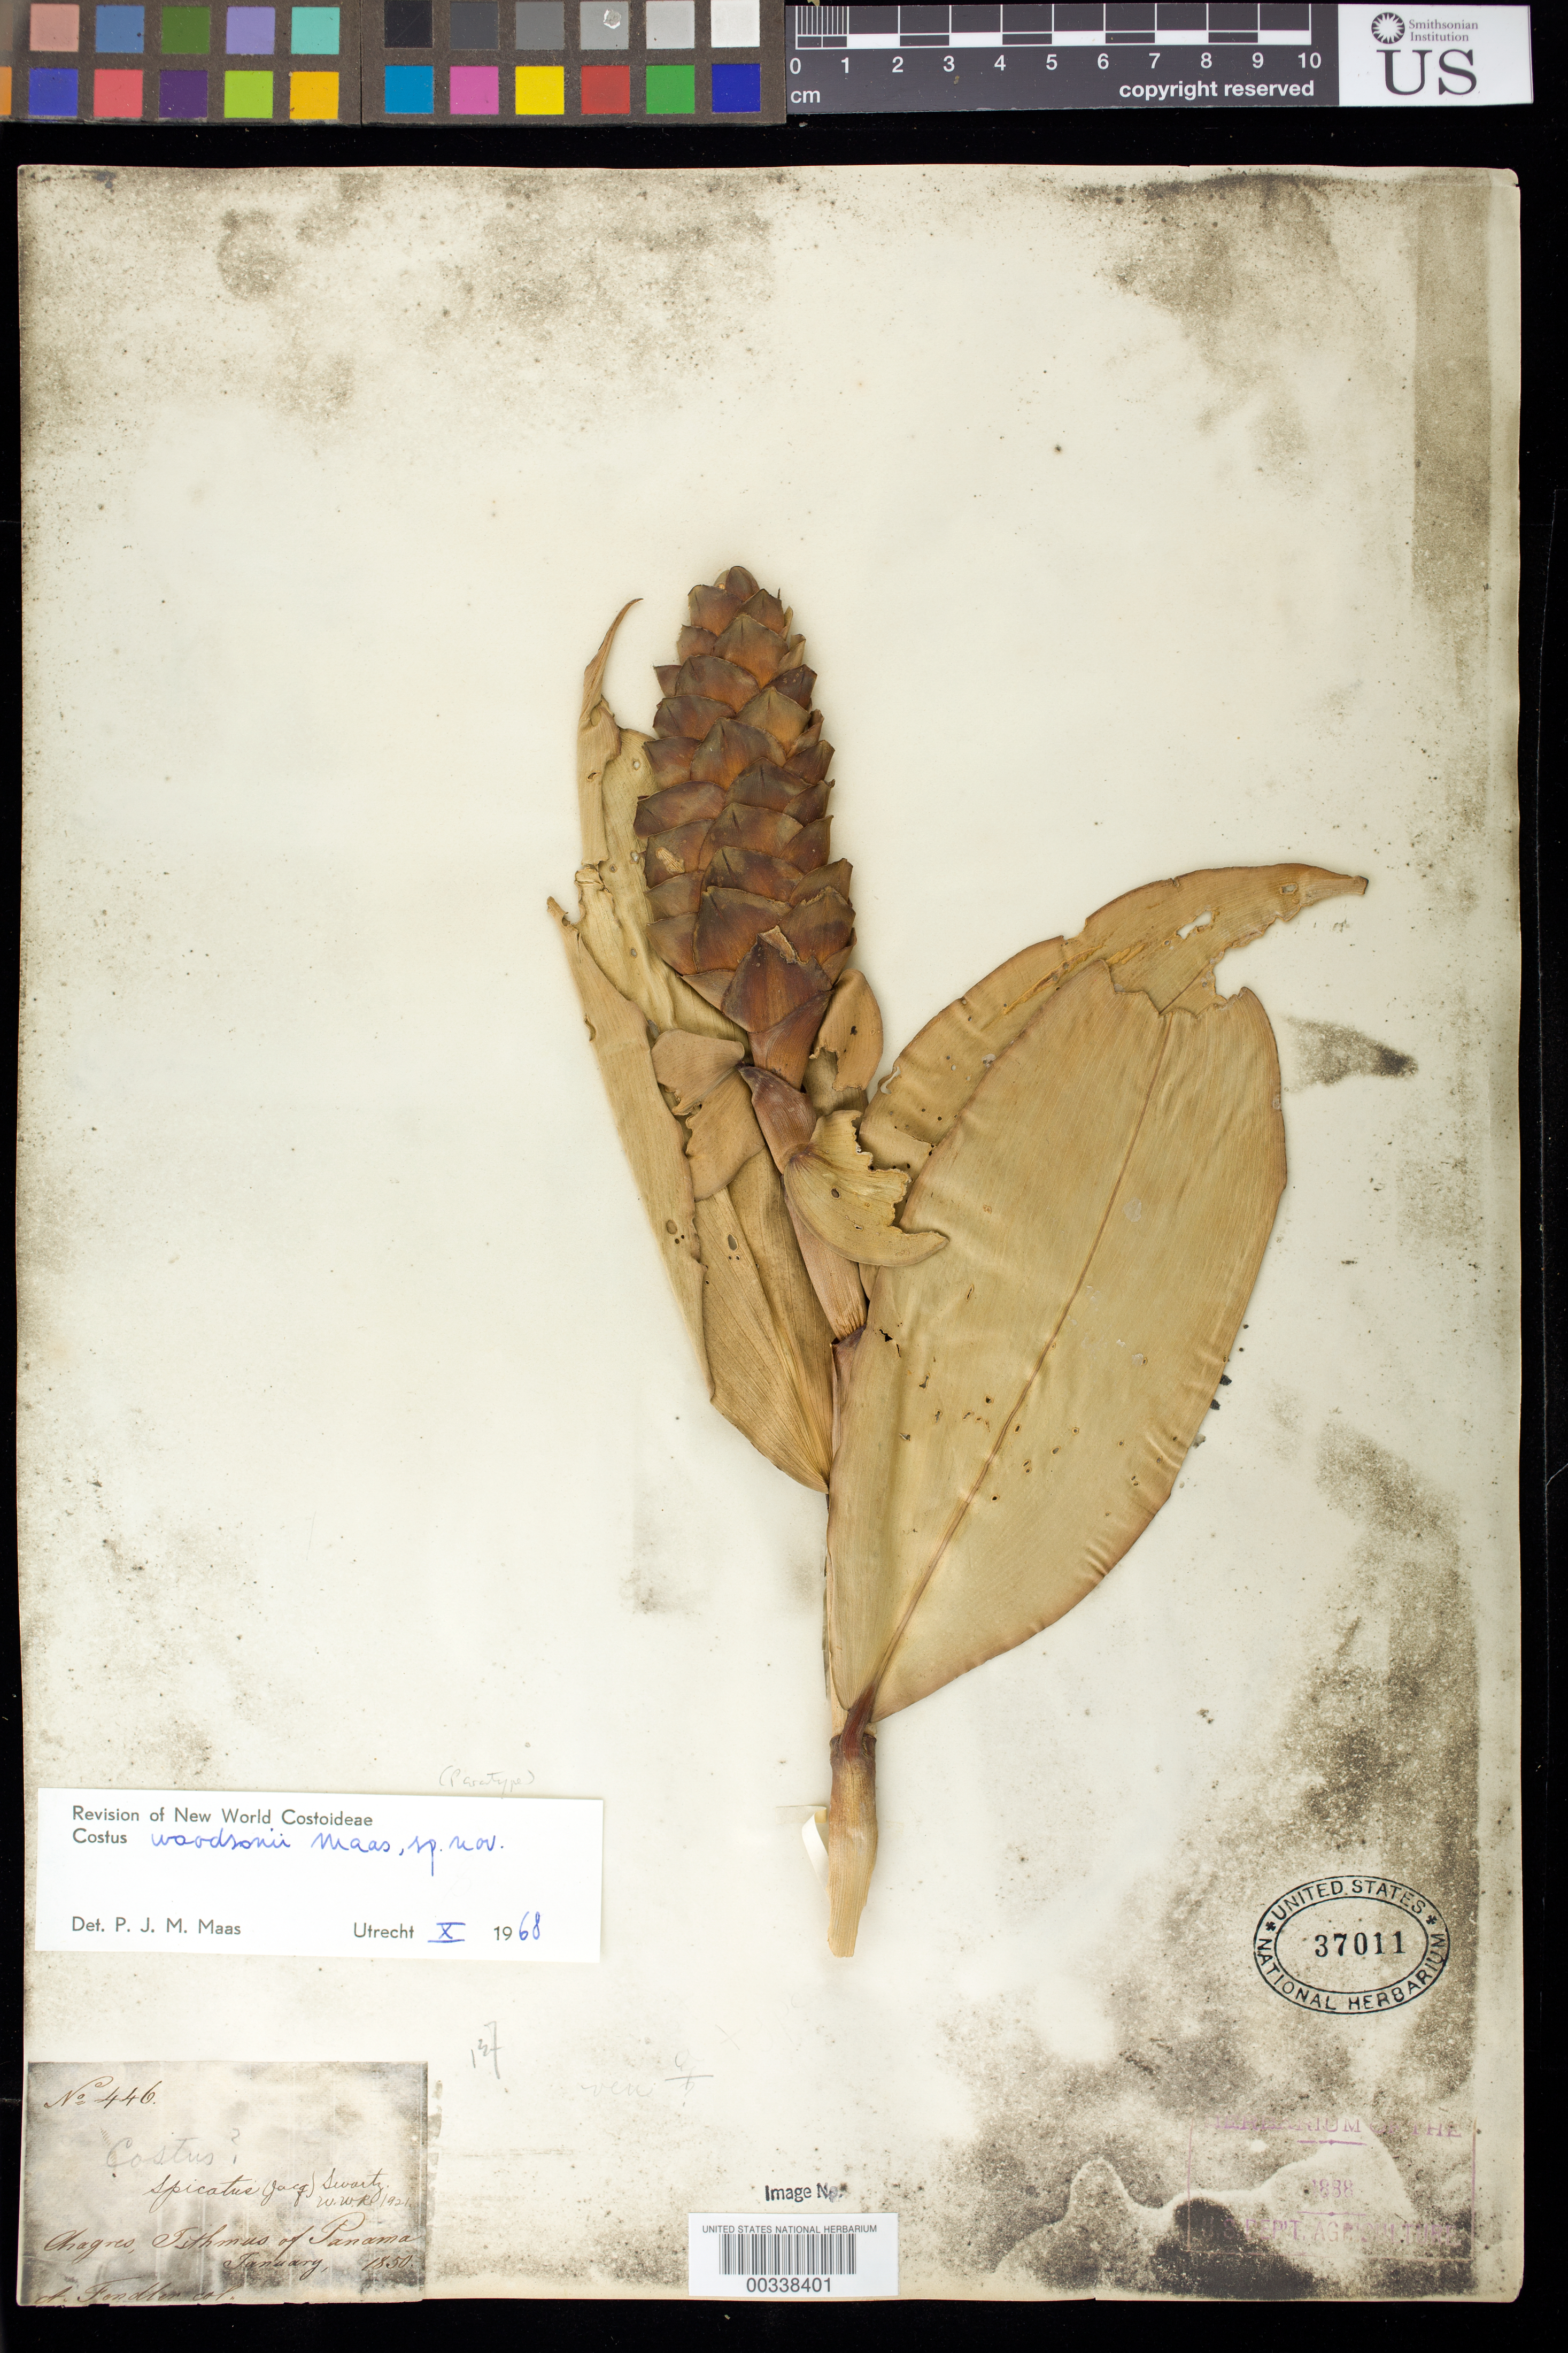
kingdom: Plantae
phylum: Tracheophyta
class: Liliopsida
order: Zingiberales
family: Costaceae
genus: Costus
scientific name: Costus woodsonii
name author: Maas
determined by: Maas, Paul J. M.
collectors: A. Fendler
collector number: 446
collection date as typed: Jan 1850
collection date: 1850-01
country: Panama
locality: Chargres, Isthmus of Panama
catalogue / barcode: US 37011